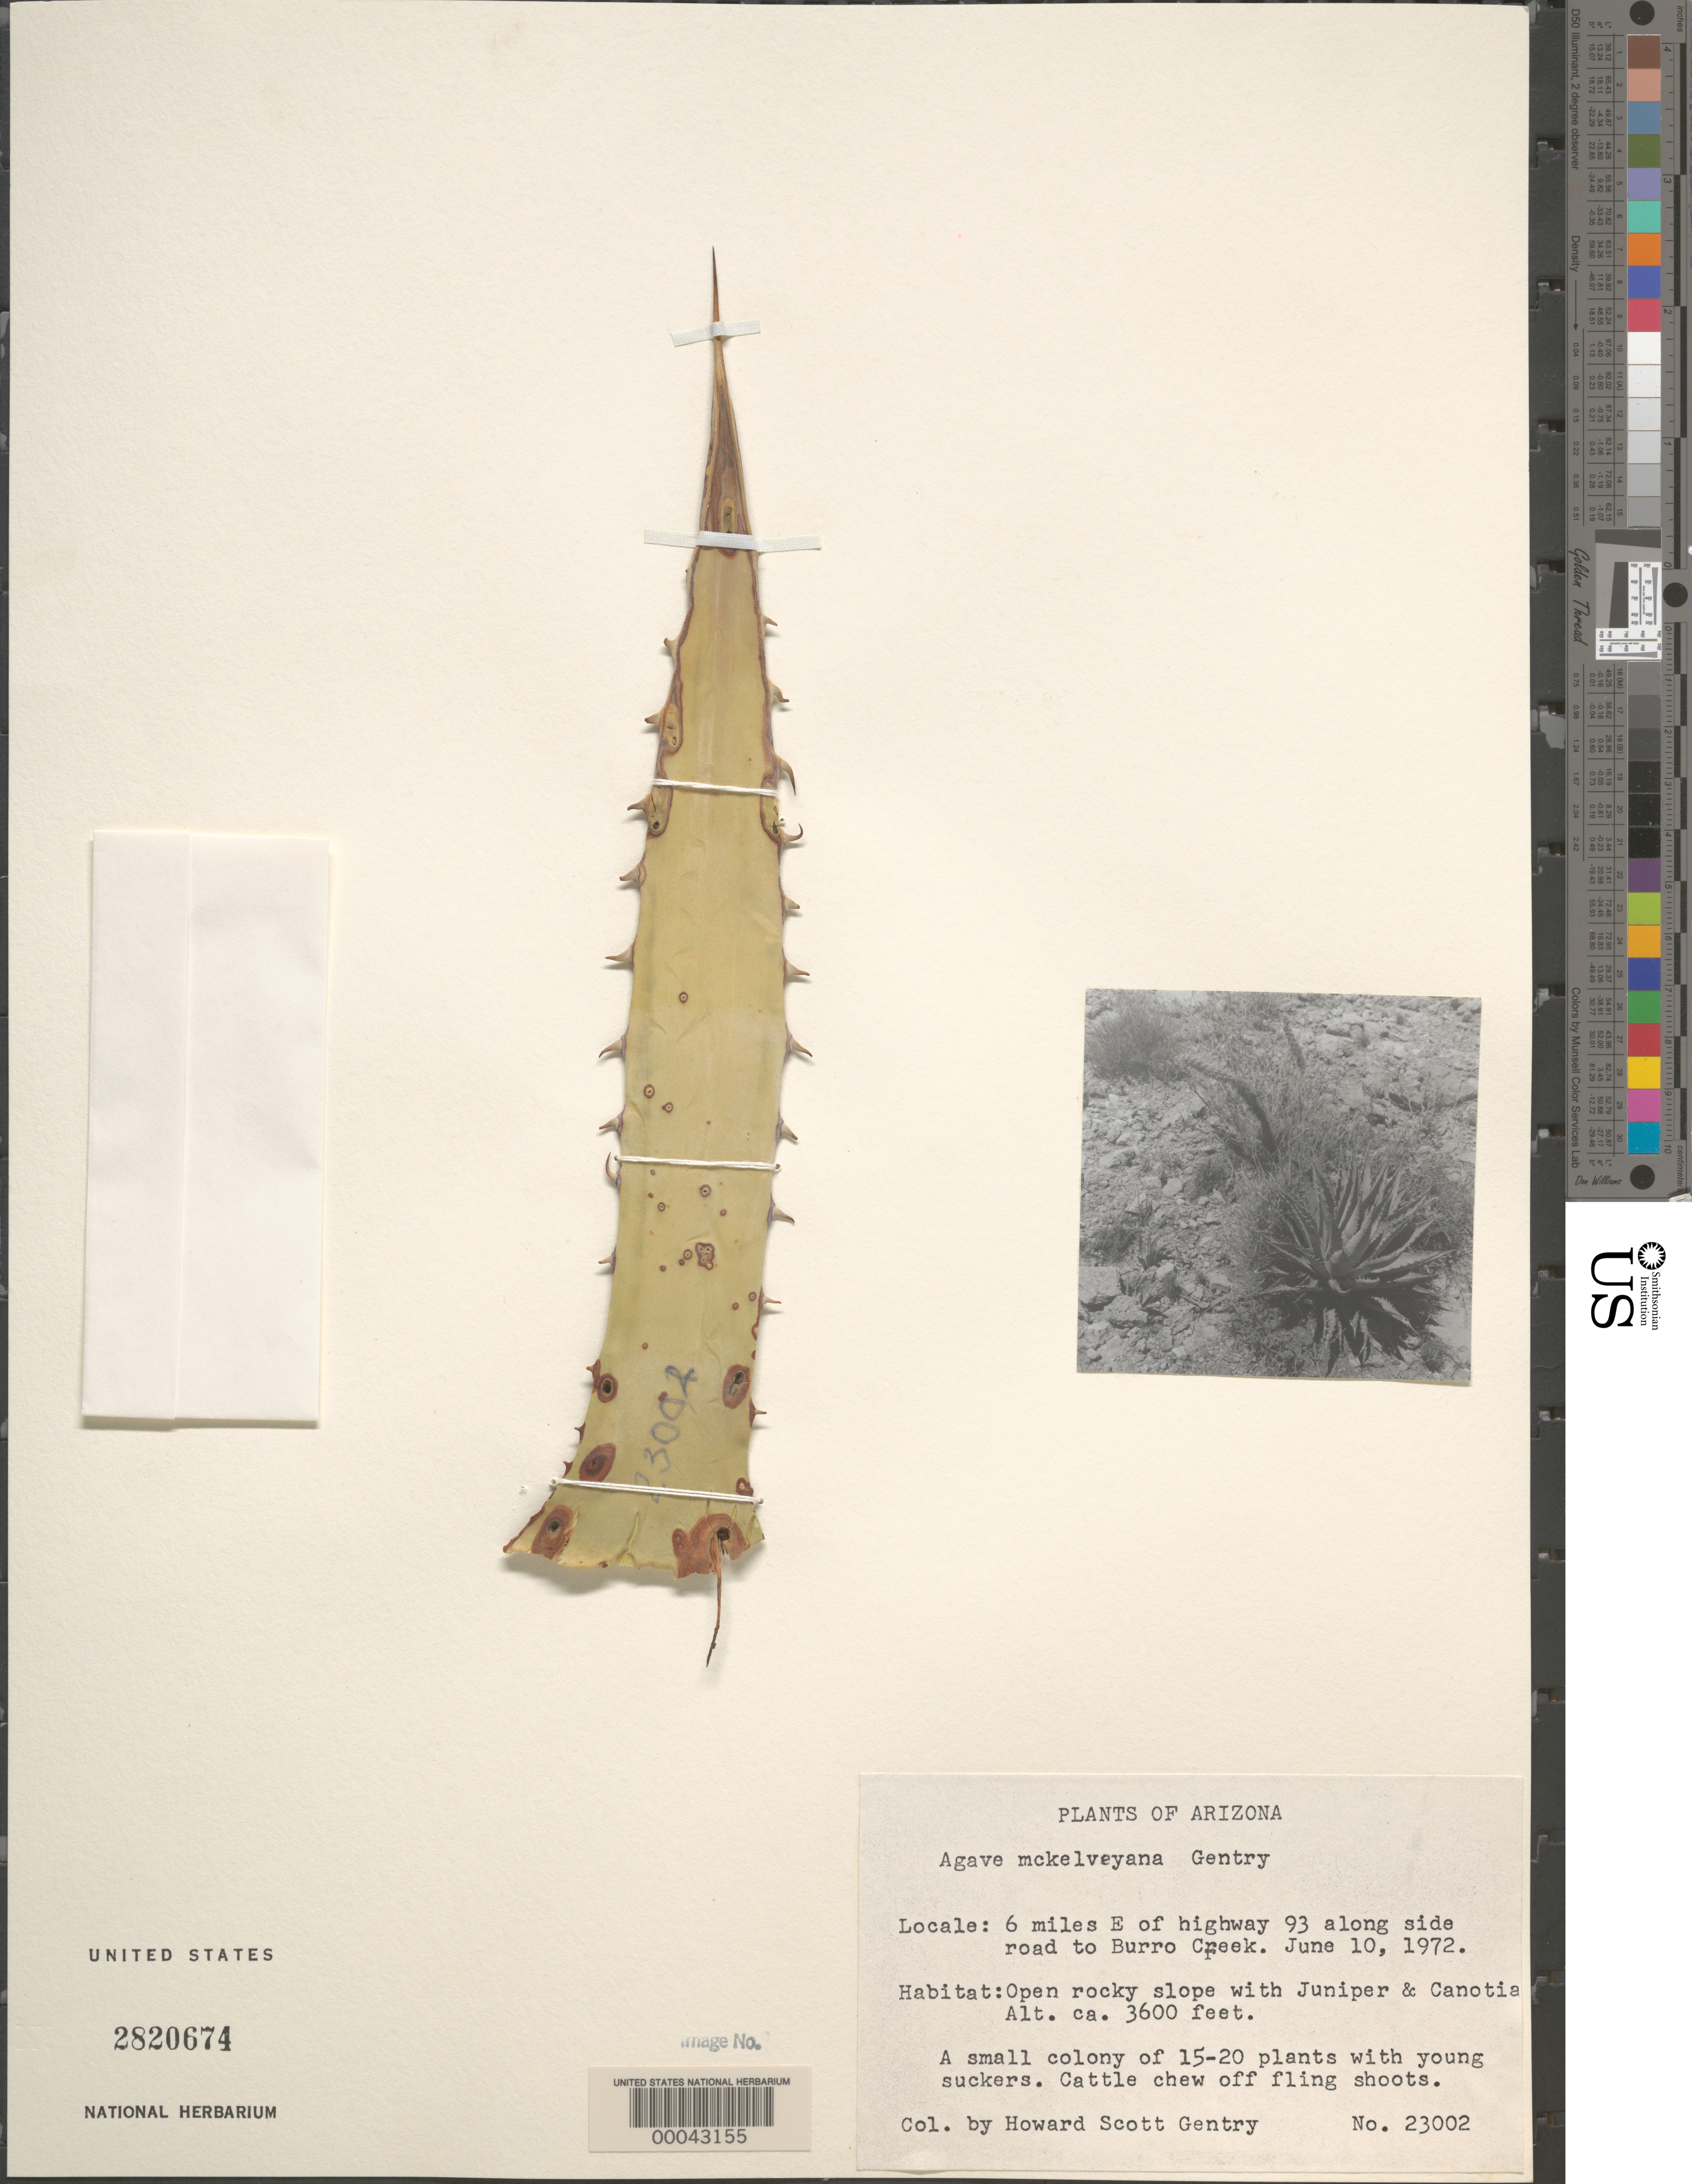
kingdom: Plantae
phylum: Tracheophyta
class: Liliopsida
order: Asparagales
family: Asparagaceae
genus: Agave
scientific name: Agave mckelveyana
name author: Gentry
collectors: H. S. Gentry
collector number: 23002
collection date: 1972-06-10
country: United States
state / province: Arizona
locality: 6 miles E of highway 93 along side road to Burro Creek.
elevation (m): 1097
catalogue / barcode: US 2820674